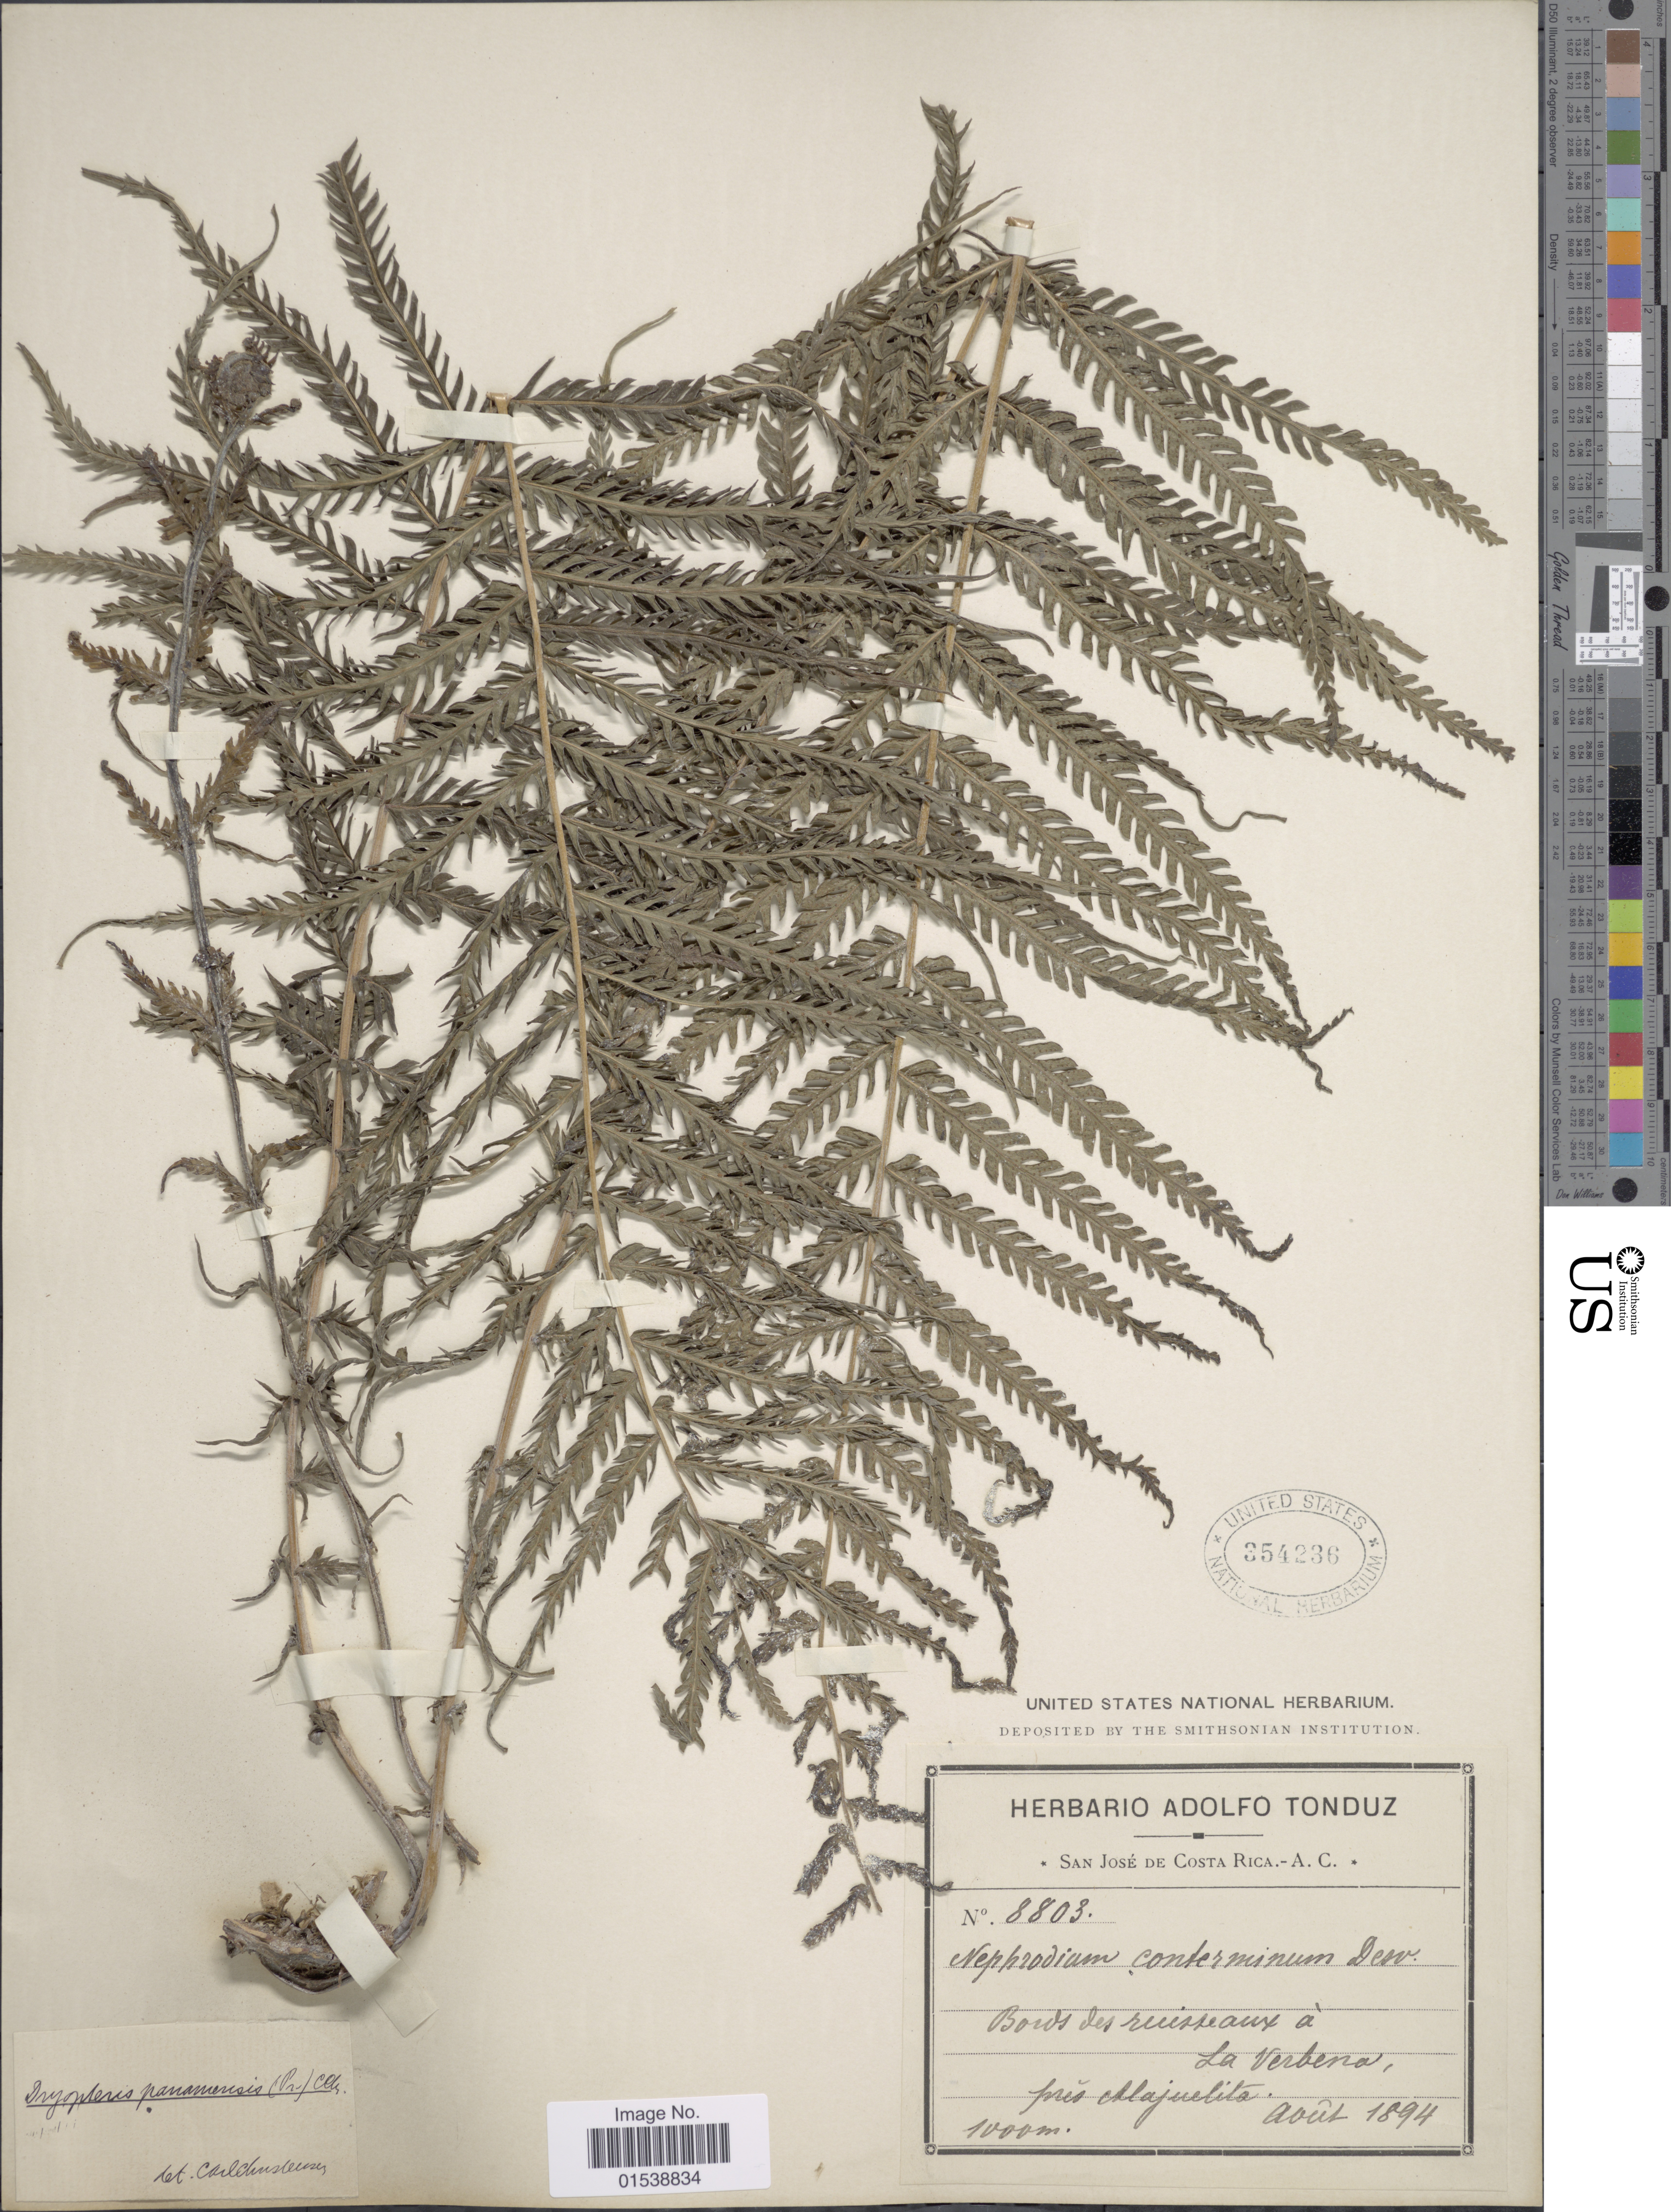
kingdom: Plantae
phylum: Tracheophyta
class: Polypodiopsida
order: Polypodiales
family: Thelypteridaceae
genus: Amauropelta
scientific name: Amauropelta resinifera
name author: (Desv.) Pic. Serm.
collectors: ex Herb. Adolfo Tonduz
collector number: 8803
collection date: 1894-08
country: Costa Rica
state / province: San José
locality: San Jose de Costa Rica- A. C., La Verbena, pres Allajuelita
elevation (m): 1000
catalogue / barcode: US 354236